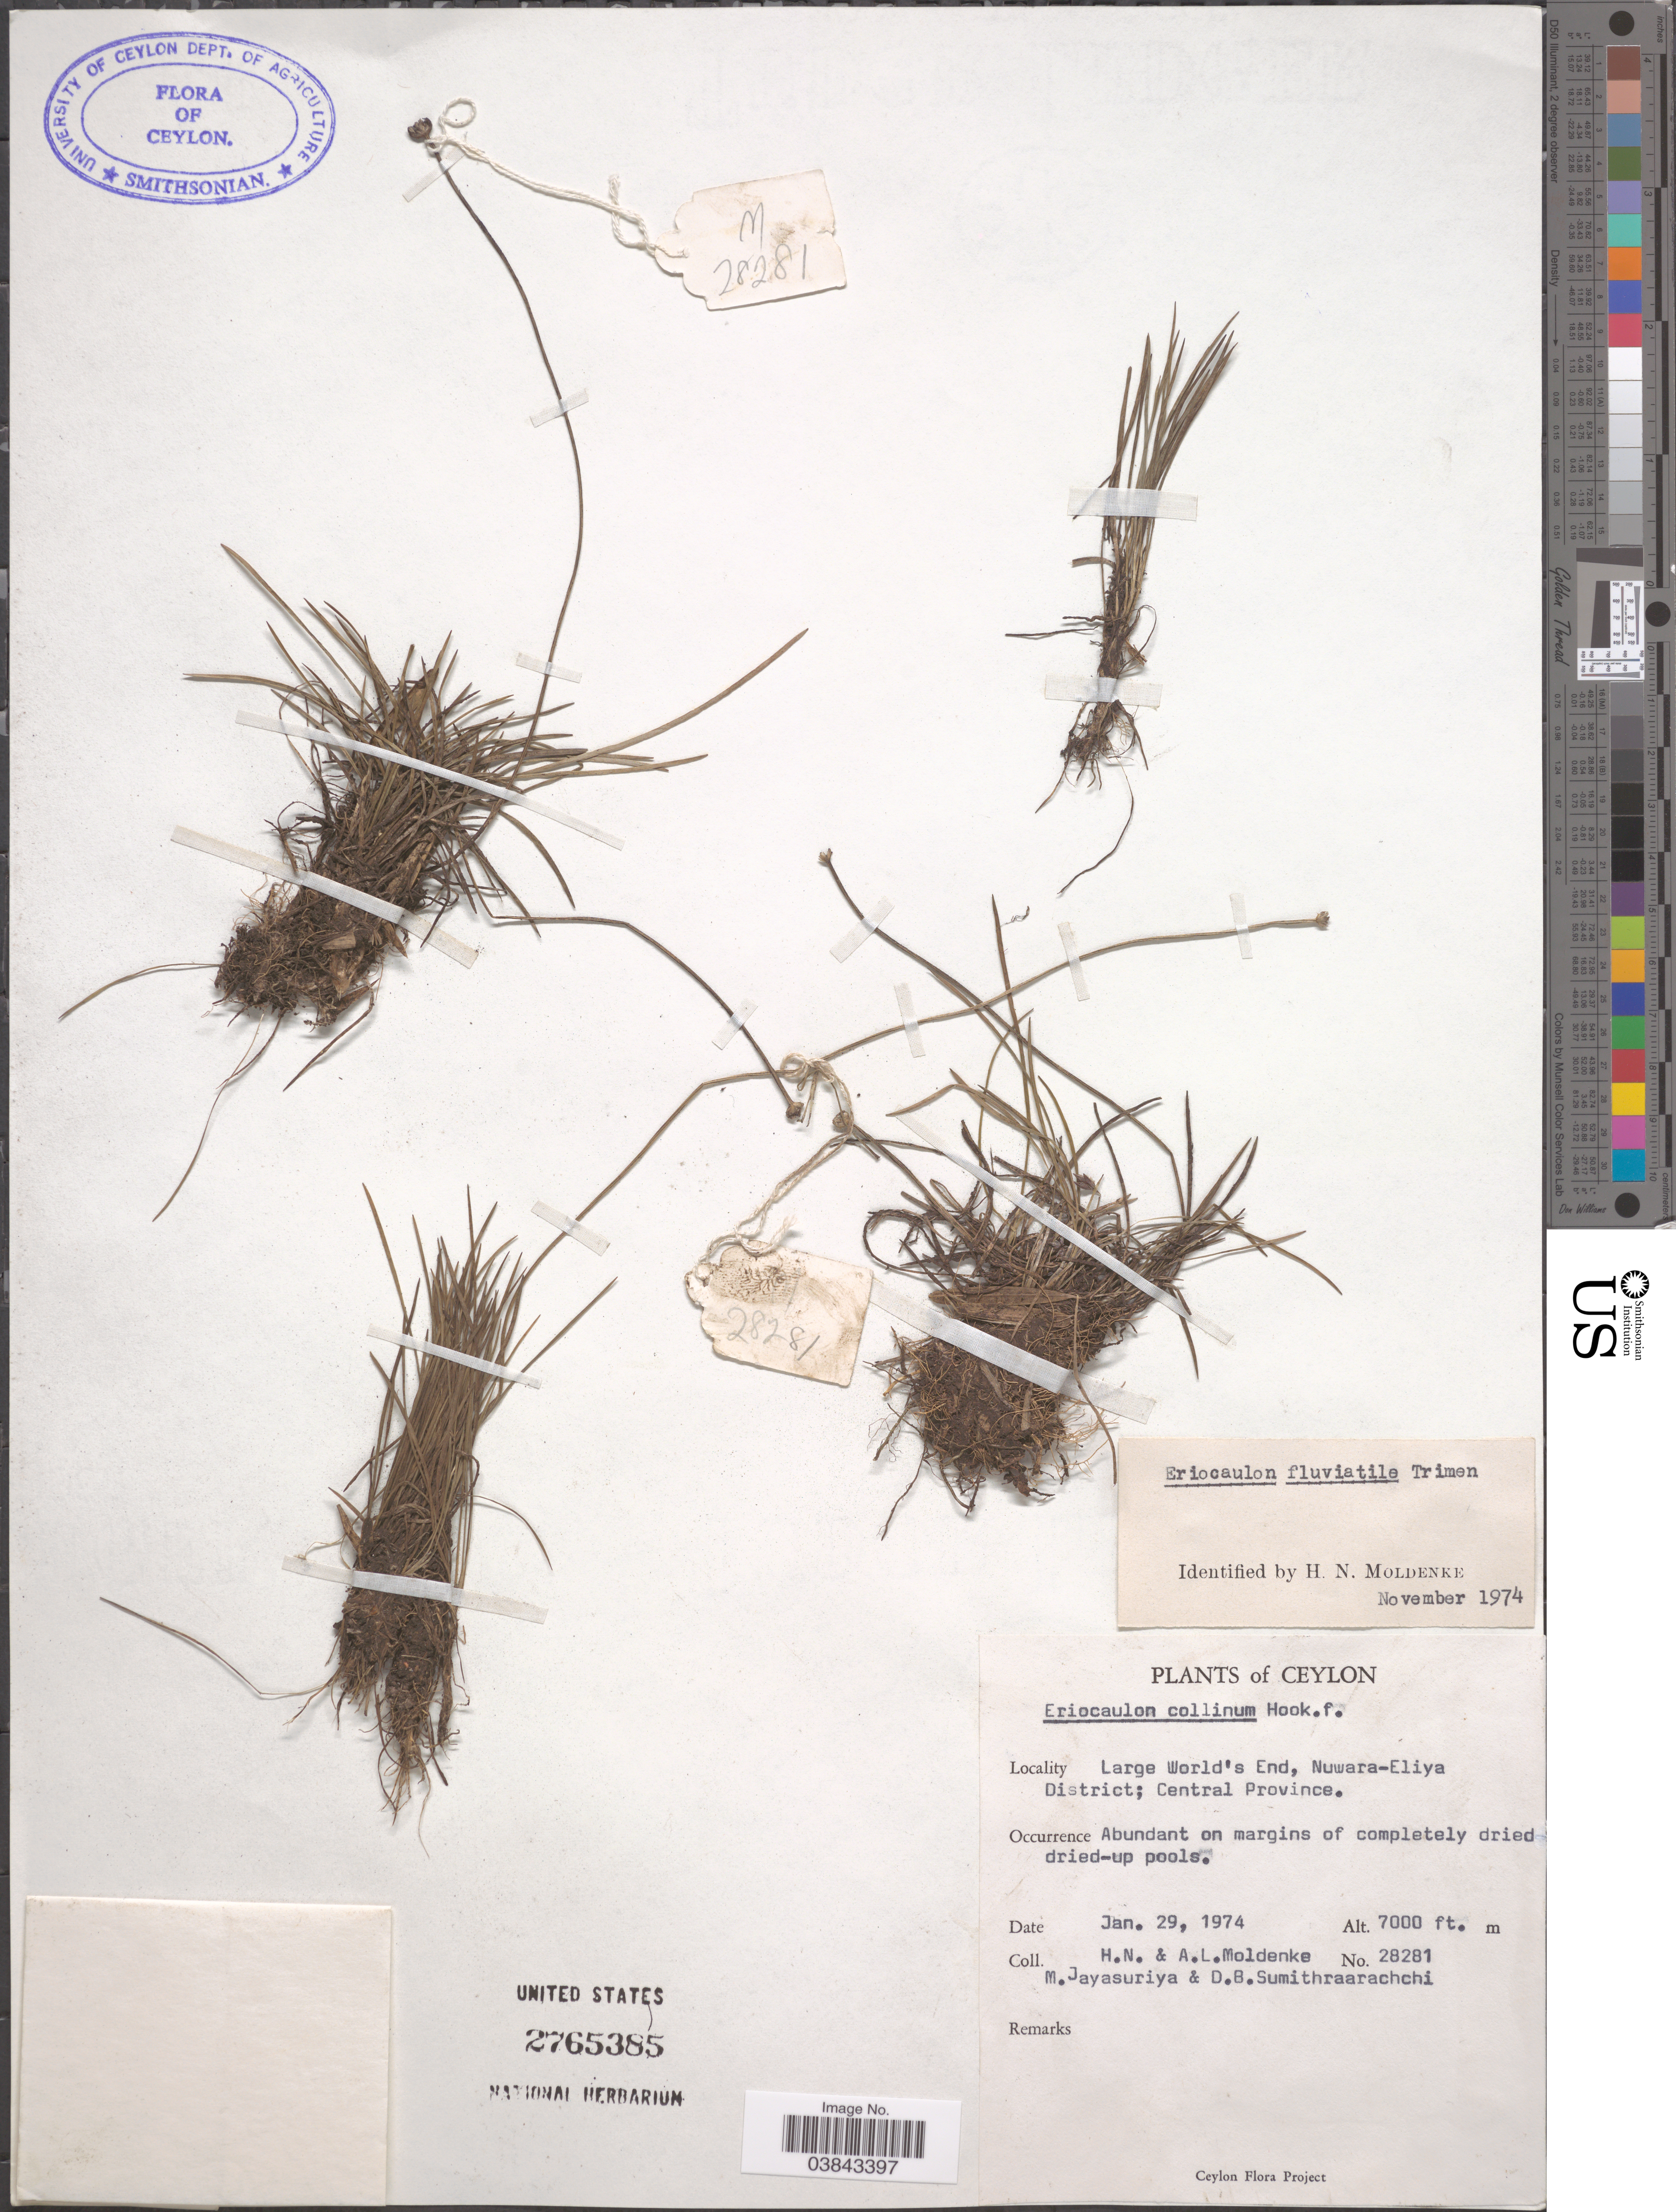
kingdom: Plantae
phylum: Tracheophyta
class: Liliopsida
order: Poales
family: Eriocaulaceae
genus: Eriocaulon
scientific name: Eriocaulon fluviatile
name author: Trimen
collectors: H. N. Moldenke, A. L. Moldenke, M. Jayasuriya & D. B. Sumithraarachchi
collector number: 28281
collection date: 1974-01-29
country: Sri Lanka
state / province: Central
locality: Ceylon. Large World's End, Nuwara-Eliya District; Central Province.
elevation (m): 2134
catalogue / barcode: US 2765385